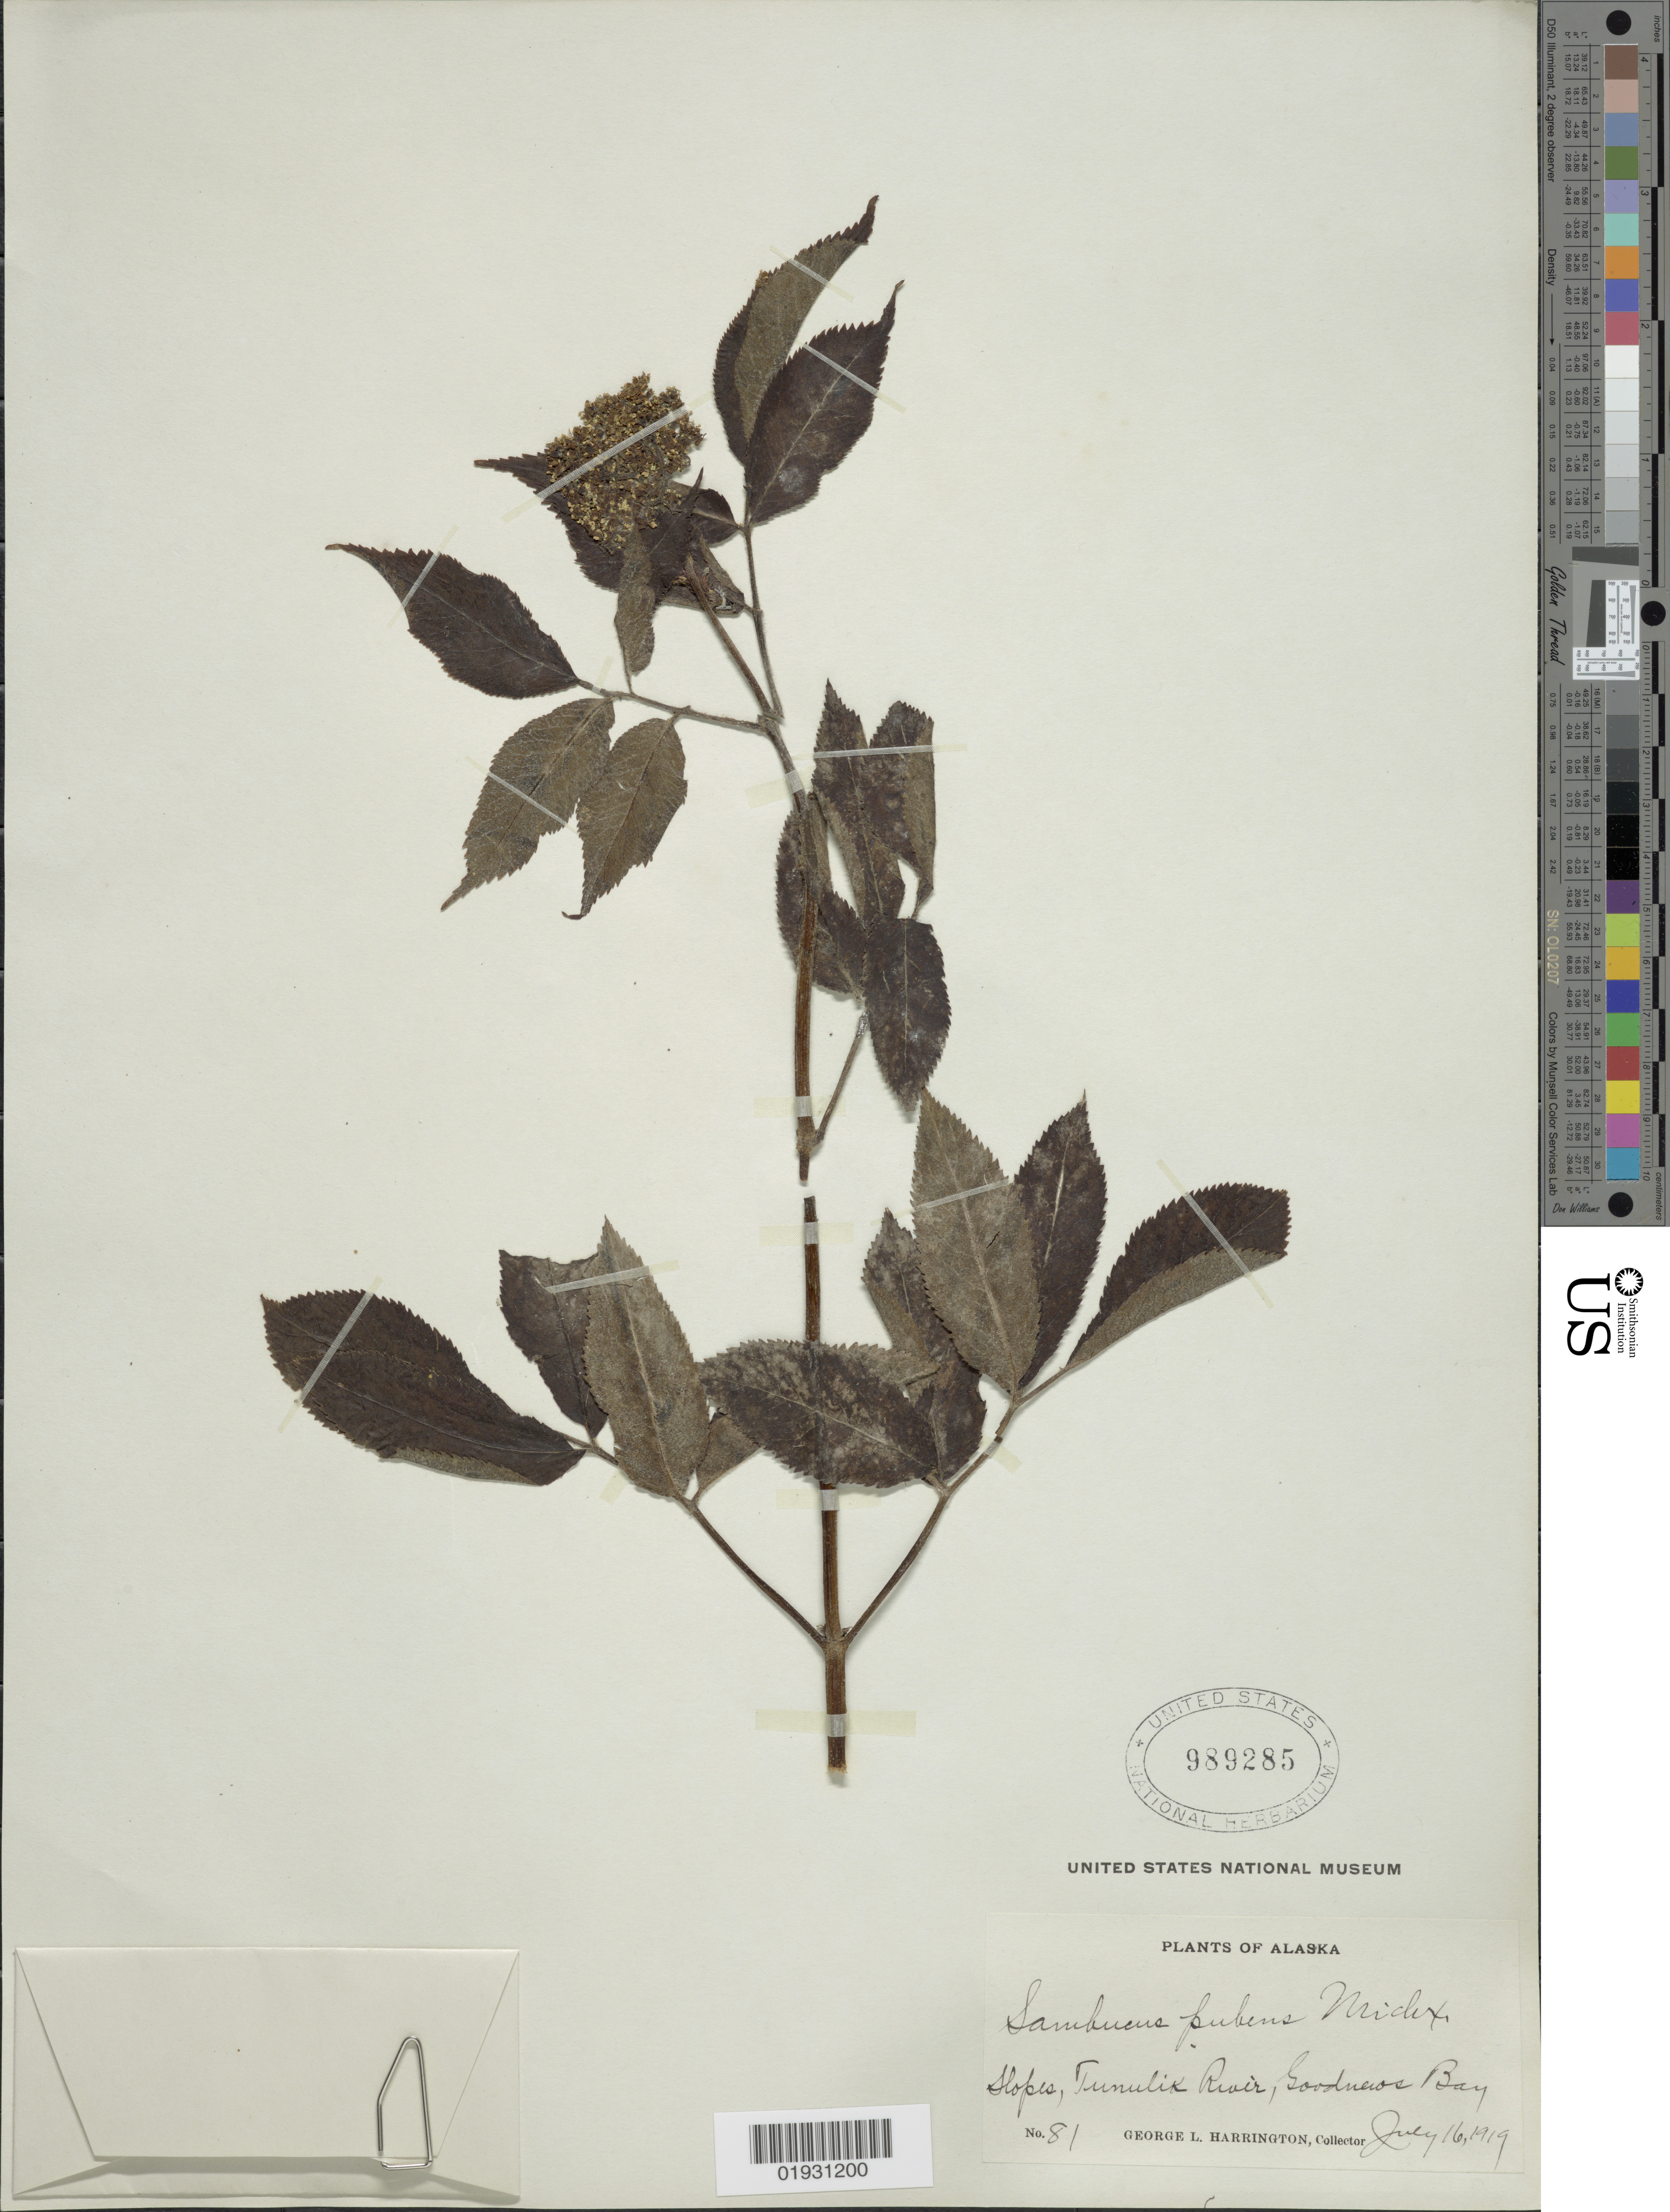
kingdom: Plantae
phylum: Tracheophyta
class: Magnoliopsida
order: Dipsacales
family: Viburnaceae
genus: Sambucus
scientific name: Sambucus pubens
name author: Michx.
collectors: G. Harrington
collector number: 81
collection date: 1919-07-16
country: United States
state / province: Alaska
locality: Tunulik River, Goodnews Bay.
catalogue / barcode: US 989285